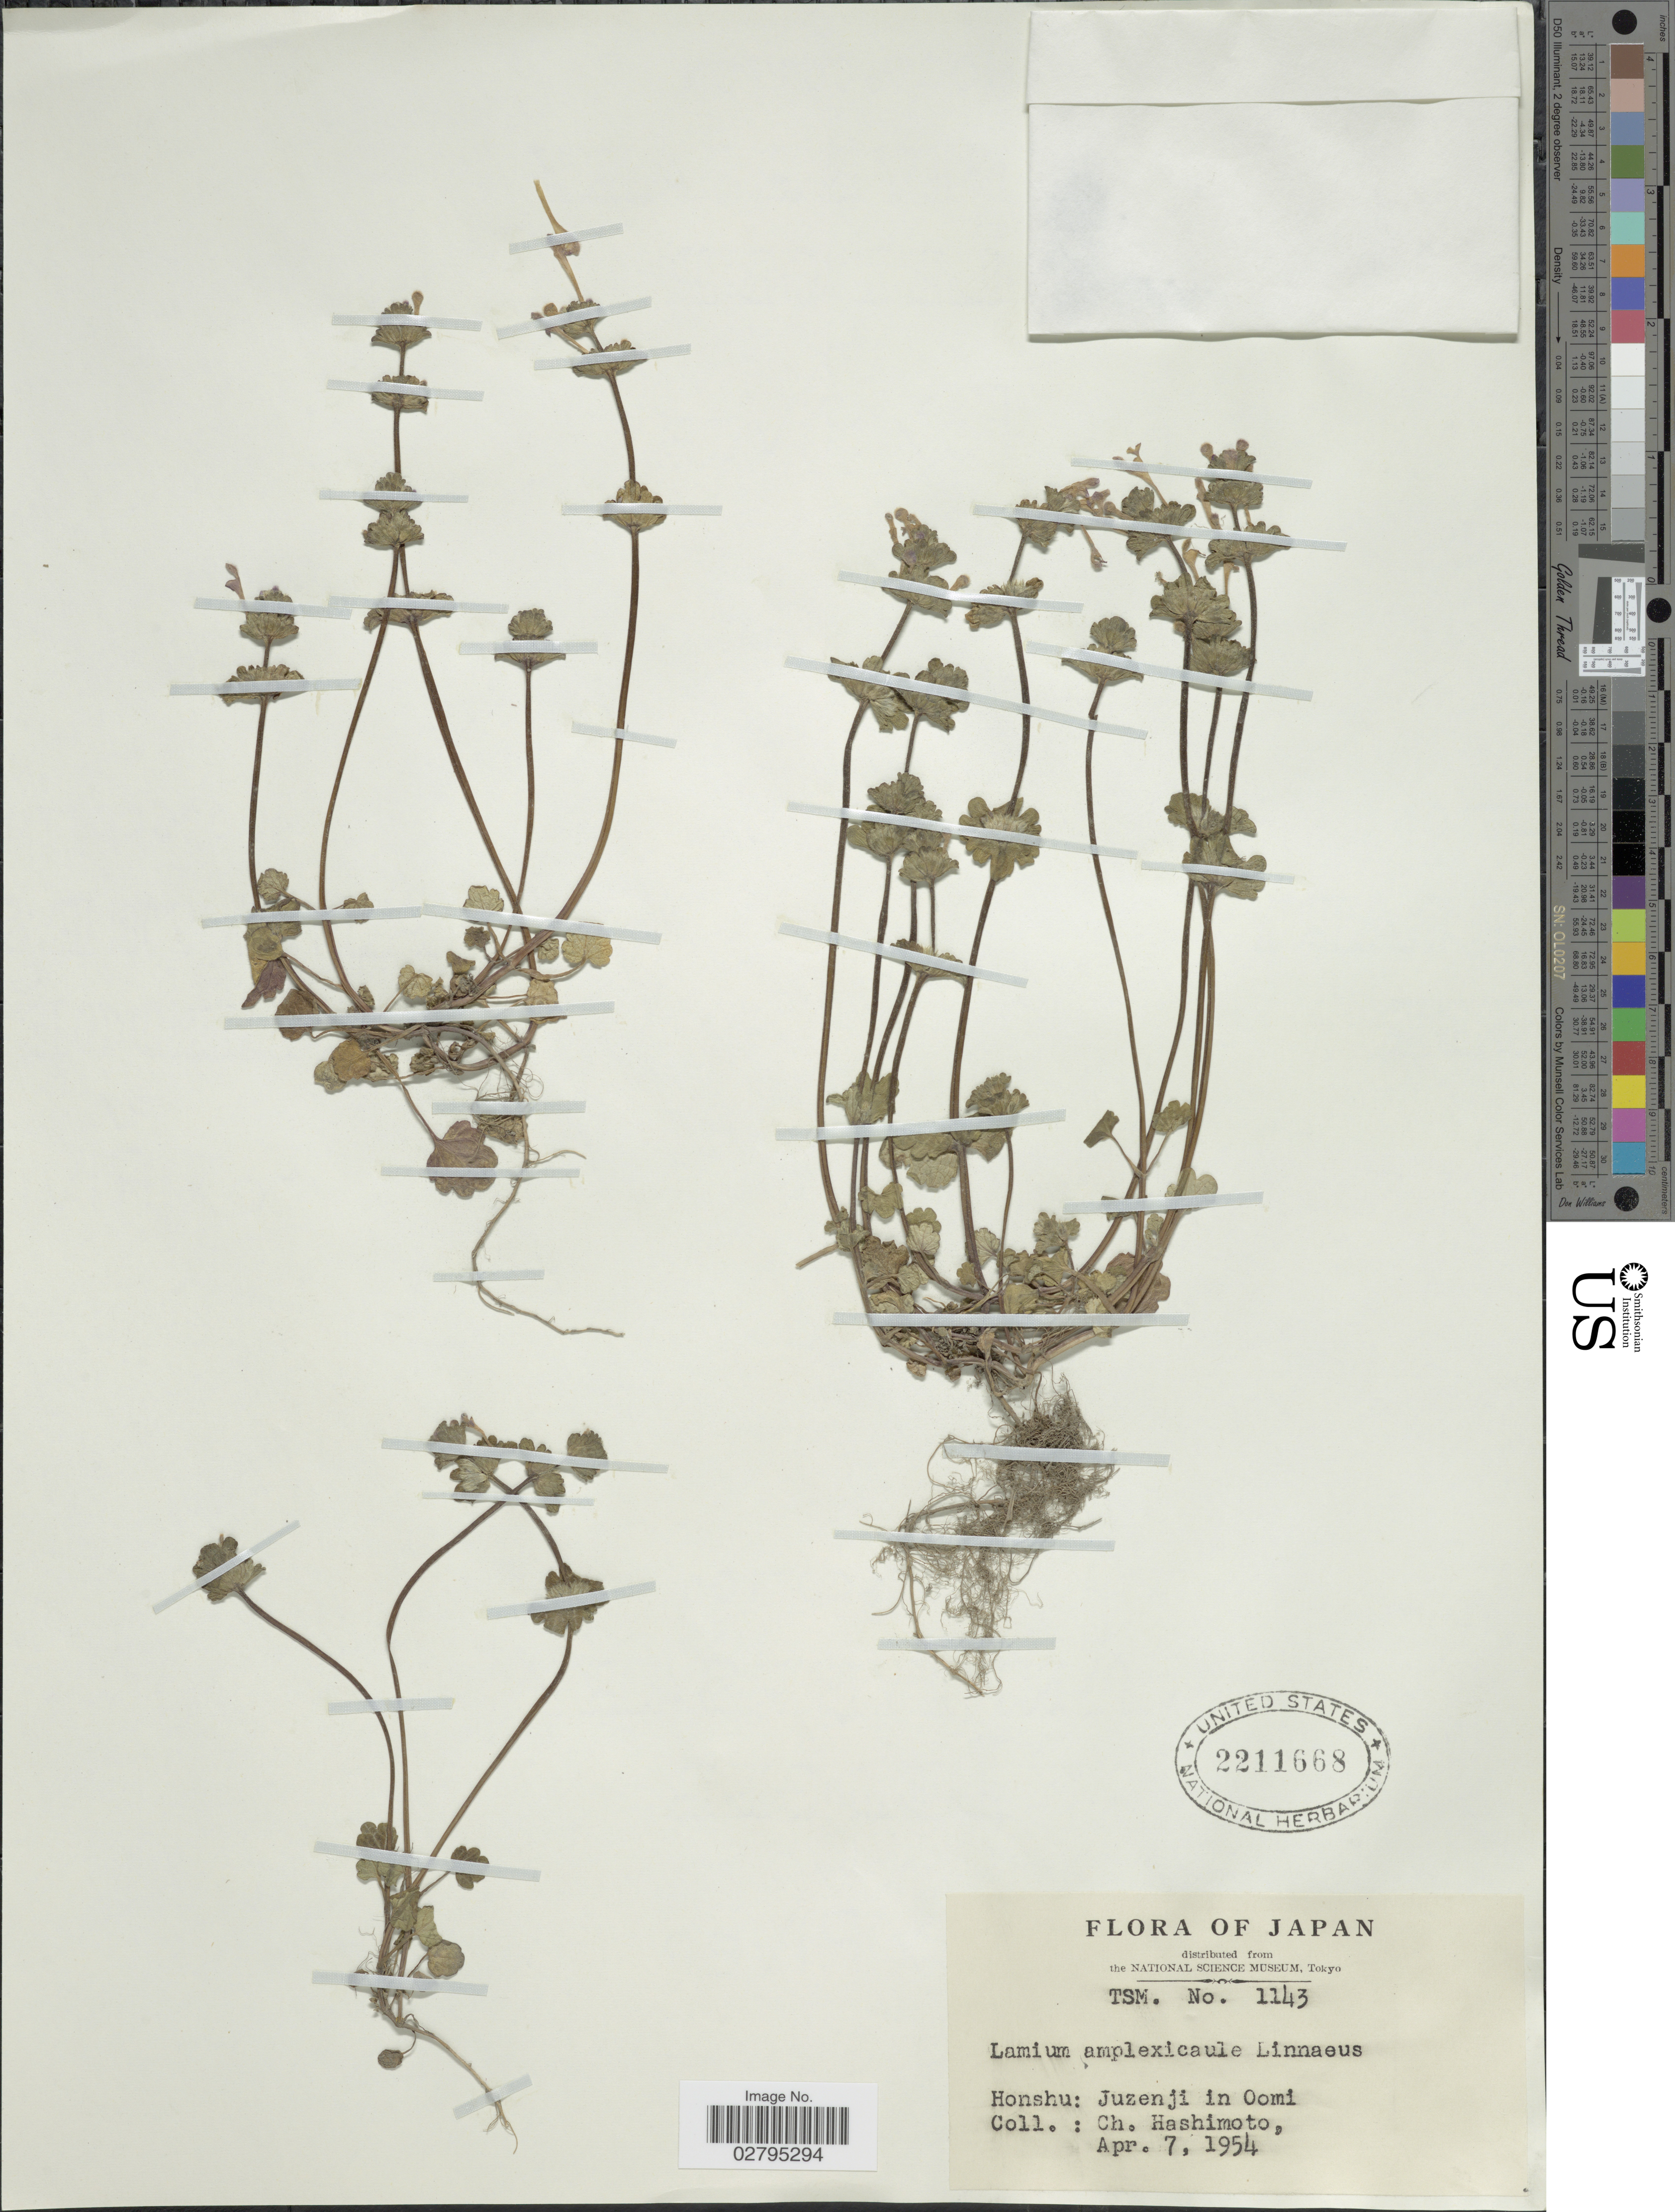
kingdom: Plantae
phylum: Tracheophyta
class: Magnoliopsida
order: Lamiales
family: Lamiaceae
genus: Lamium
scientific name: Lamium amplexicaule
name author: L.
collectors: C. Hashimoto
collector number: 1143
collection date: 1954-04-07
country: Japan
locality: Honshu: Juzenji on Oomi.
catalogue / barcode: US 2211668